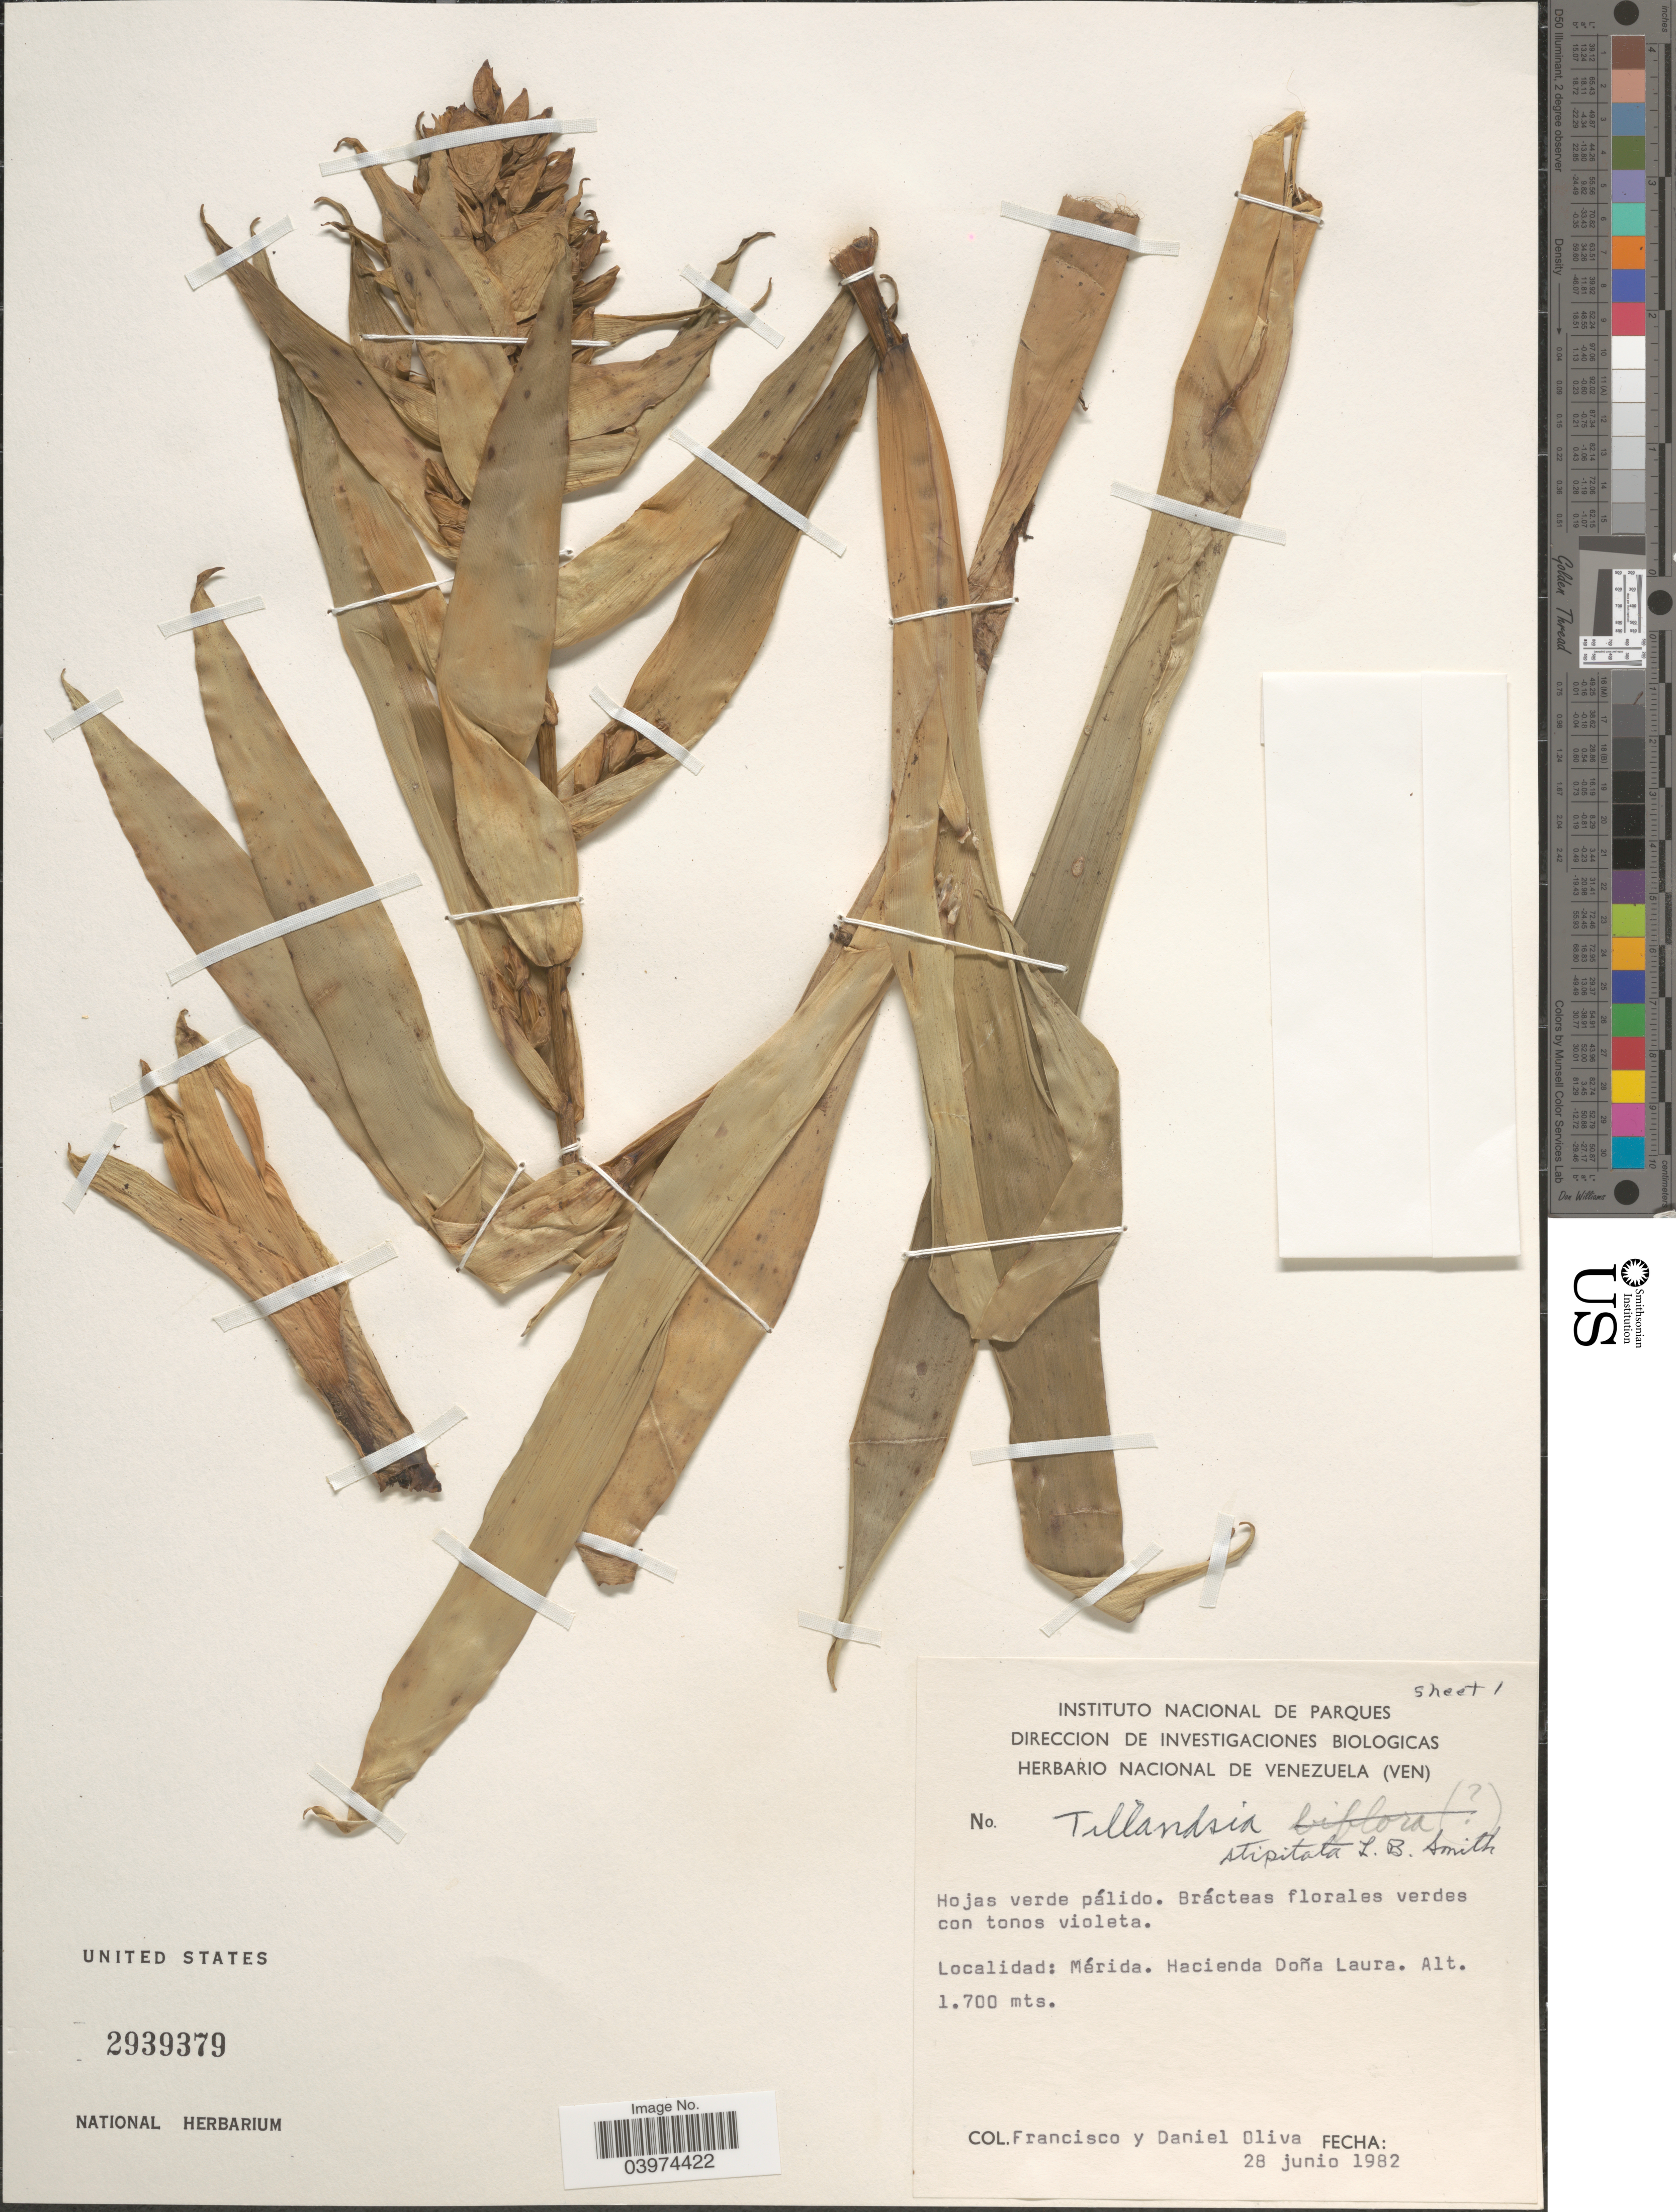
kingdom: Plantae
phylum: Tracheophyta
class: Liliopsida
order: Poales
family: Bromeliaceae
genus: Tillandsia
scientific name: Tillandsia stipitata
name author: L.B. Sm.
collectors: -- Francisco & D. Oliva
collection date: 1982-06-28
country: Venezuela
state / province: Merida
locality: Hacienda Doña Laura.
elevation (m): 1700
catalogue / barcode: US 2939379